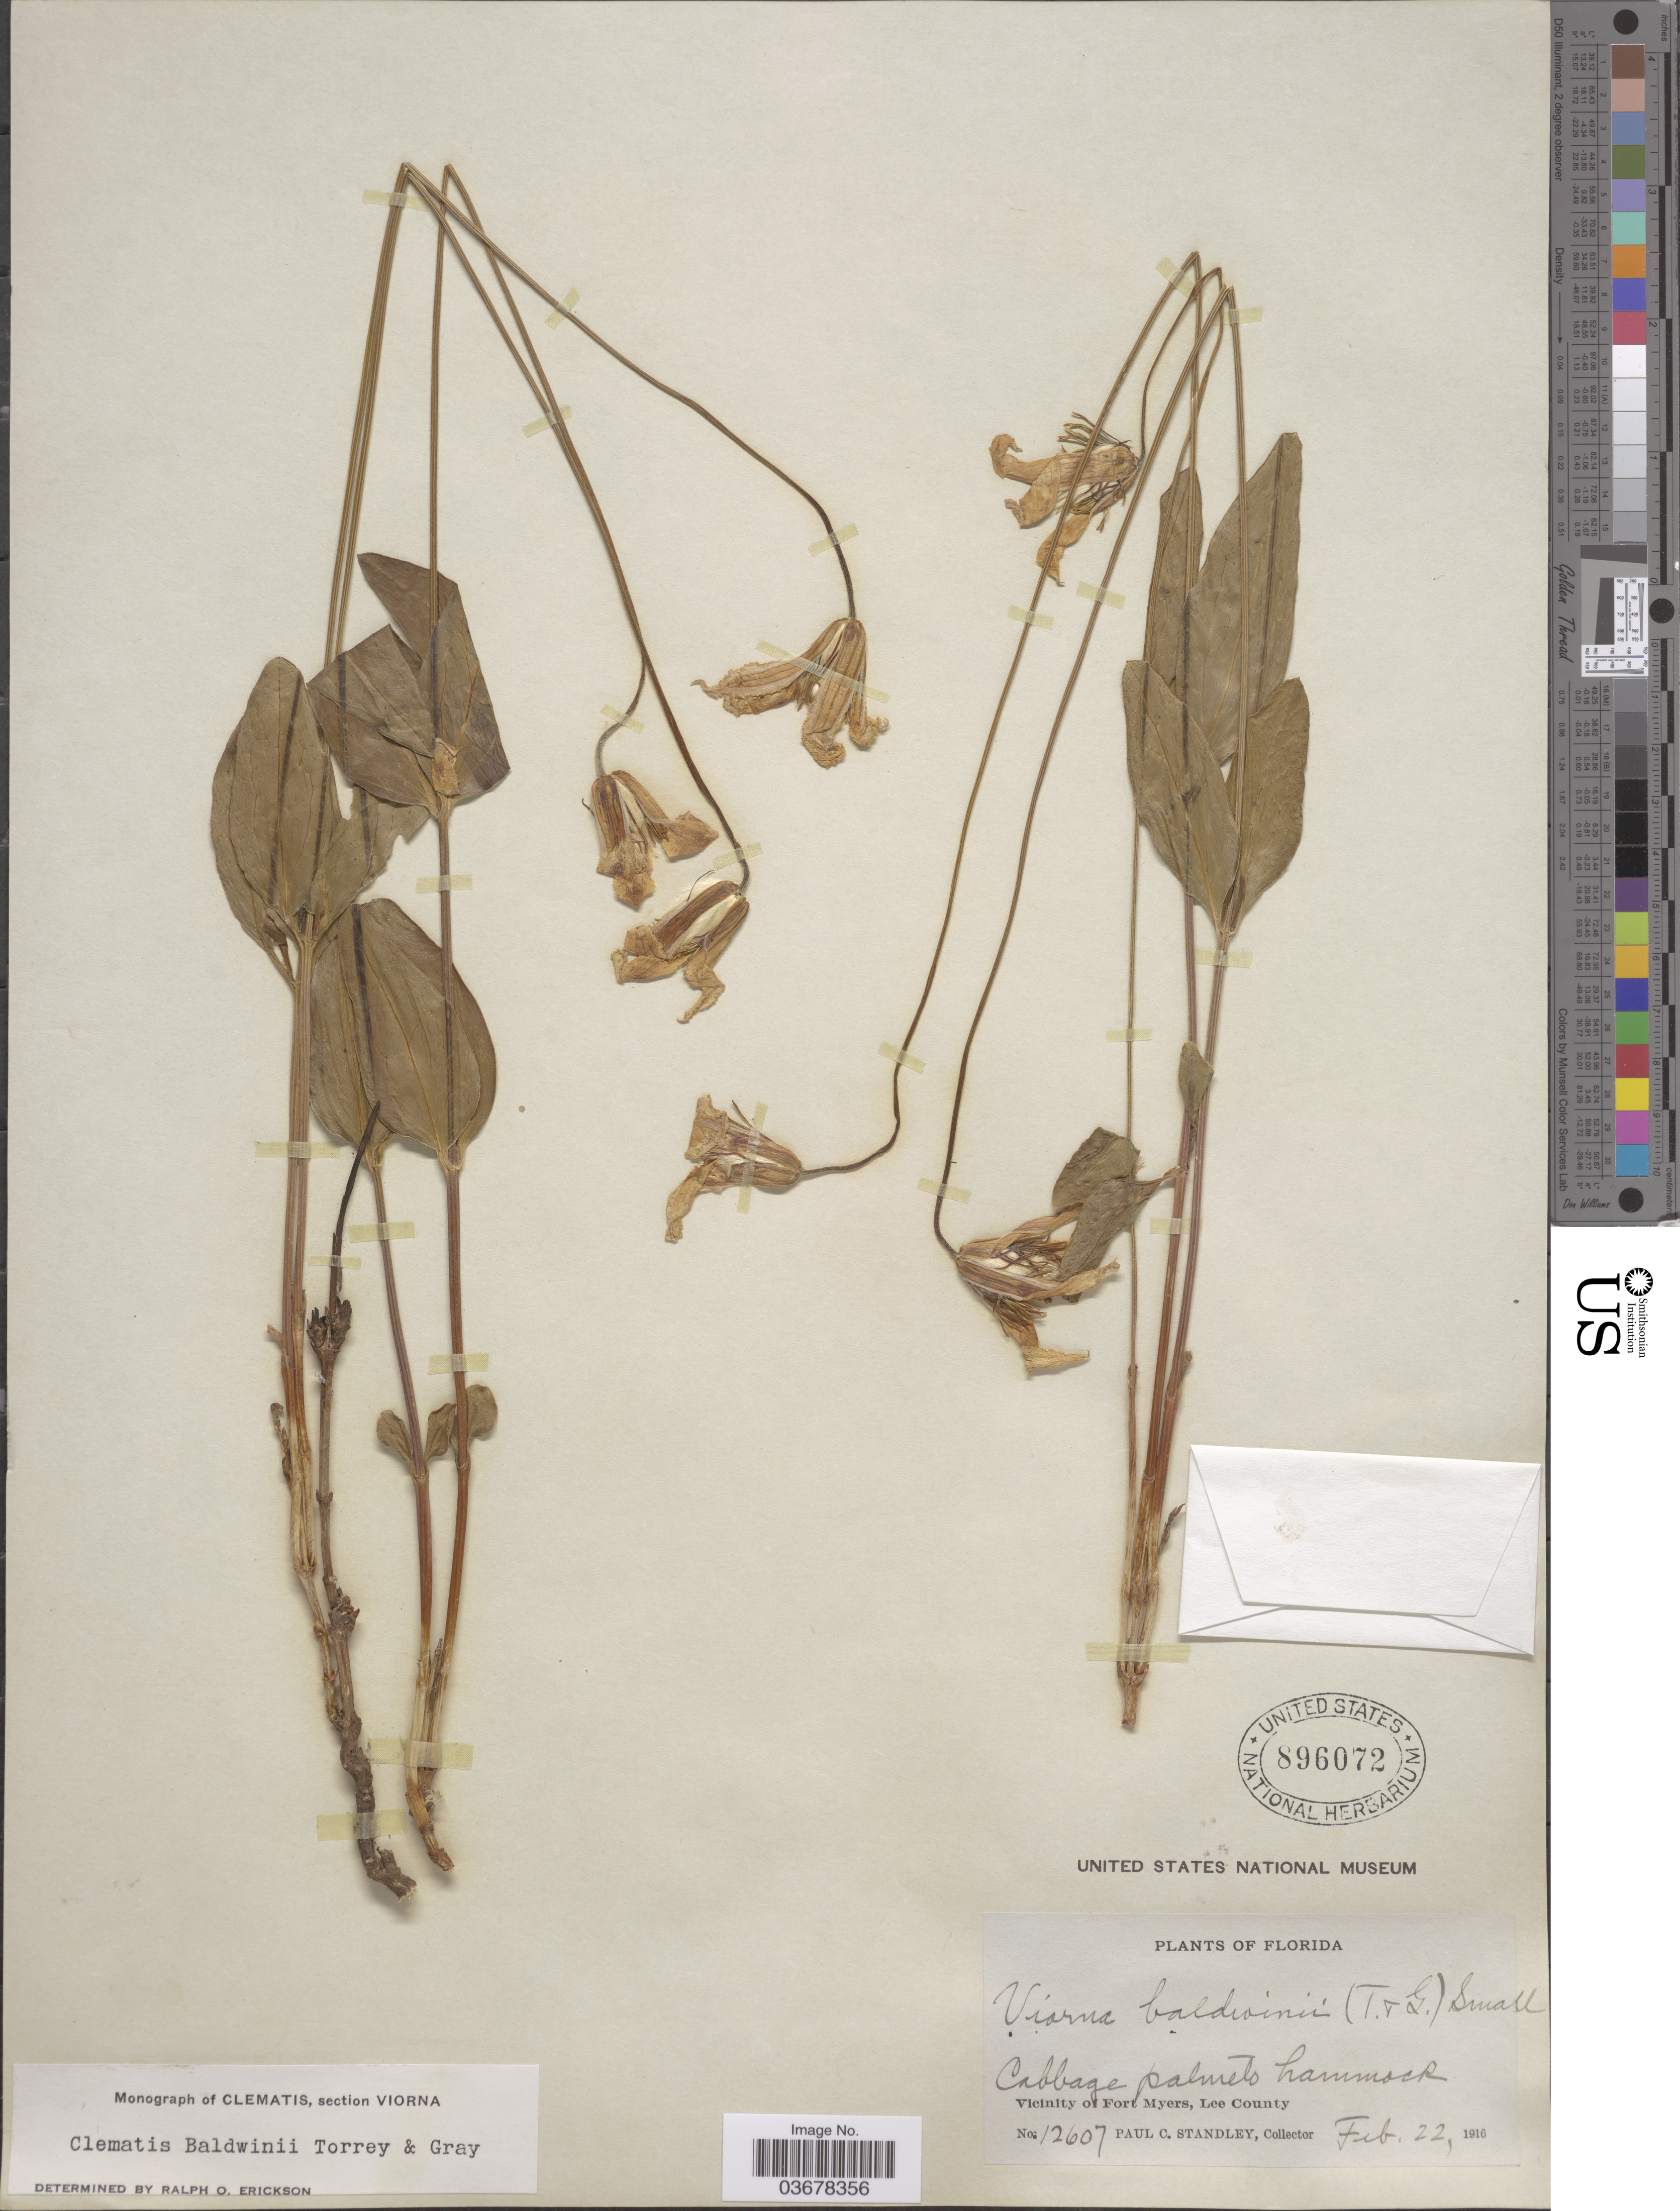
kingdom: Plantae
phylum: Tracheophyta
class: Magnoliopsida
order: Ranunculales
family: Ranunculaceae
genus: Clematis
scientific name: Clematis viorna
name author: L.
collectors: P. C. Standley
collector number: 12607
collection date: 1916-02-22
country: United States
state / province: Florida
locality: Cabbage palmeto hammock. Vicinity of Fort Myers, Lee County.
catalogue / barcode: US 896072